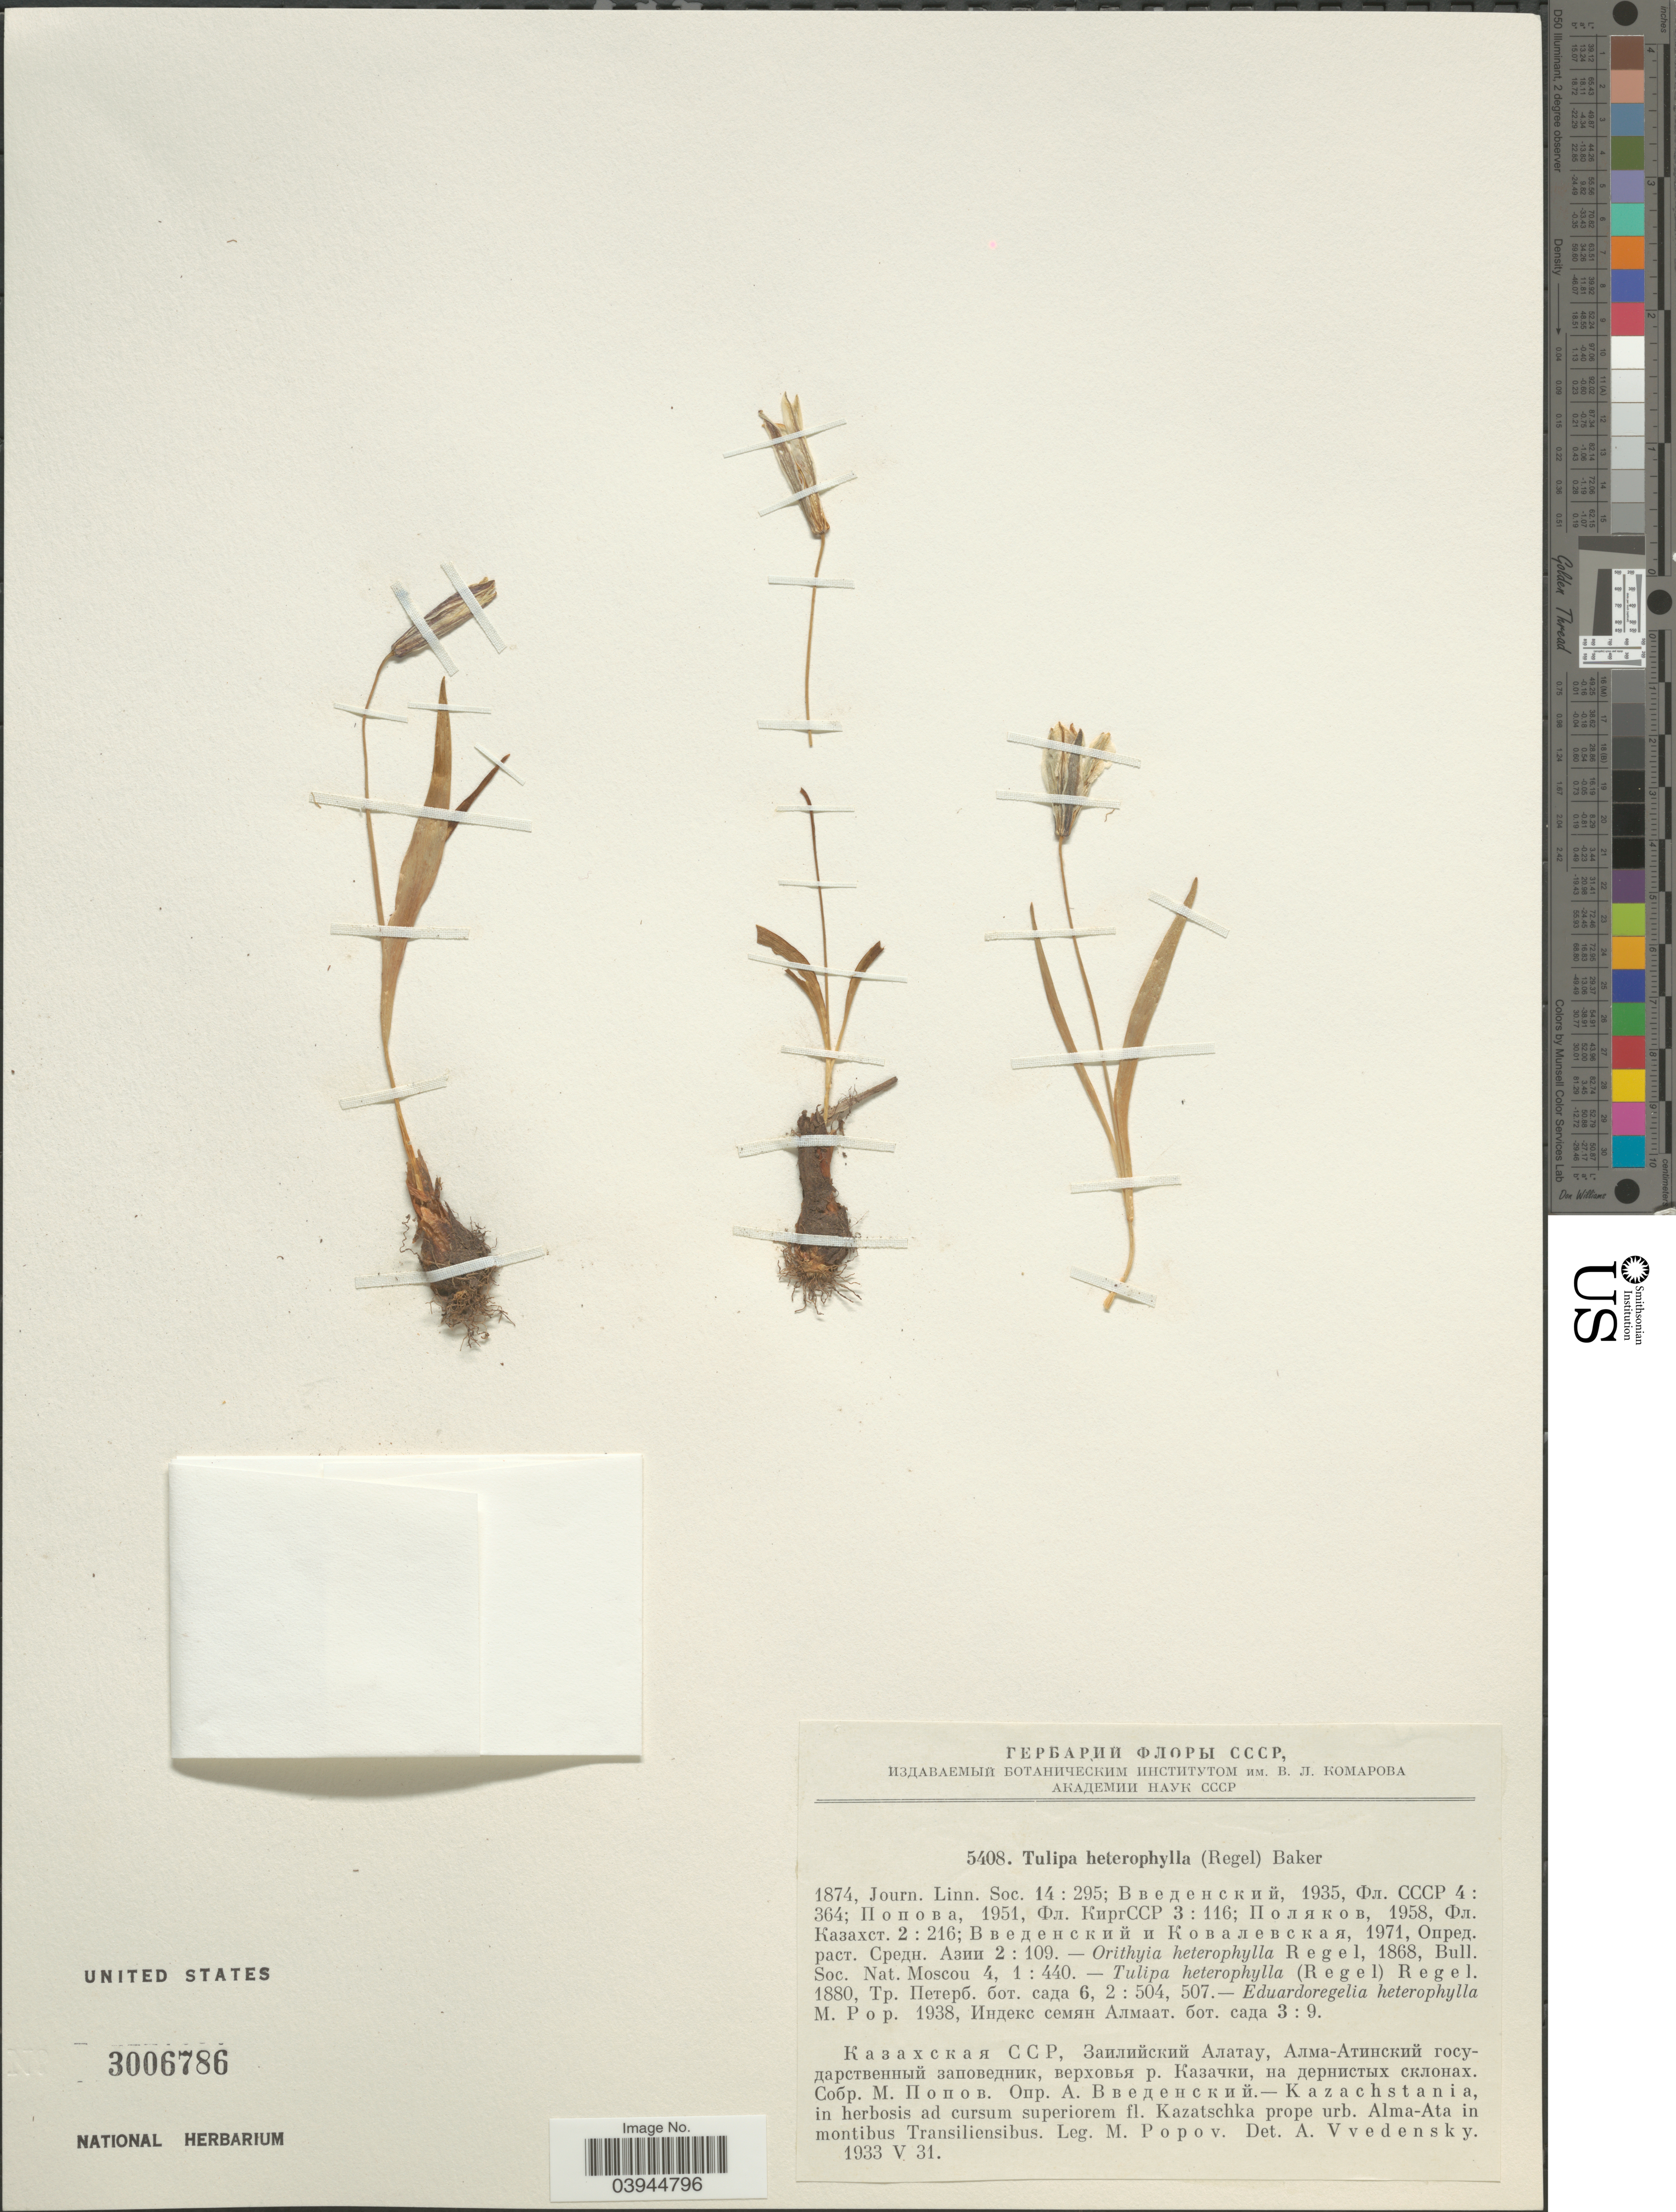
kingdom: Plantae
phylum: Tracheophyta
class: Liliopsida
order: Liliales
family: Liliaceae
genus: Tulipa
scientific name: Tulipa heterophylla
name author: (Regel) Baker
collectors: M. Popov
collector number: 5408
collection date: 1933-05-31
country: Kazakhstan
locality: Kazachstania, in herbosis ad cursum superiorem fl. Kazatschka prope urb. Alma-Ata in montibus Transiliensibus.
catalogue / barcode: US 3006786